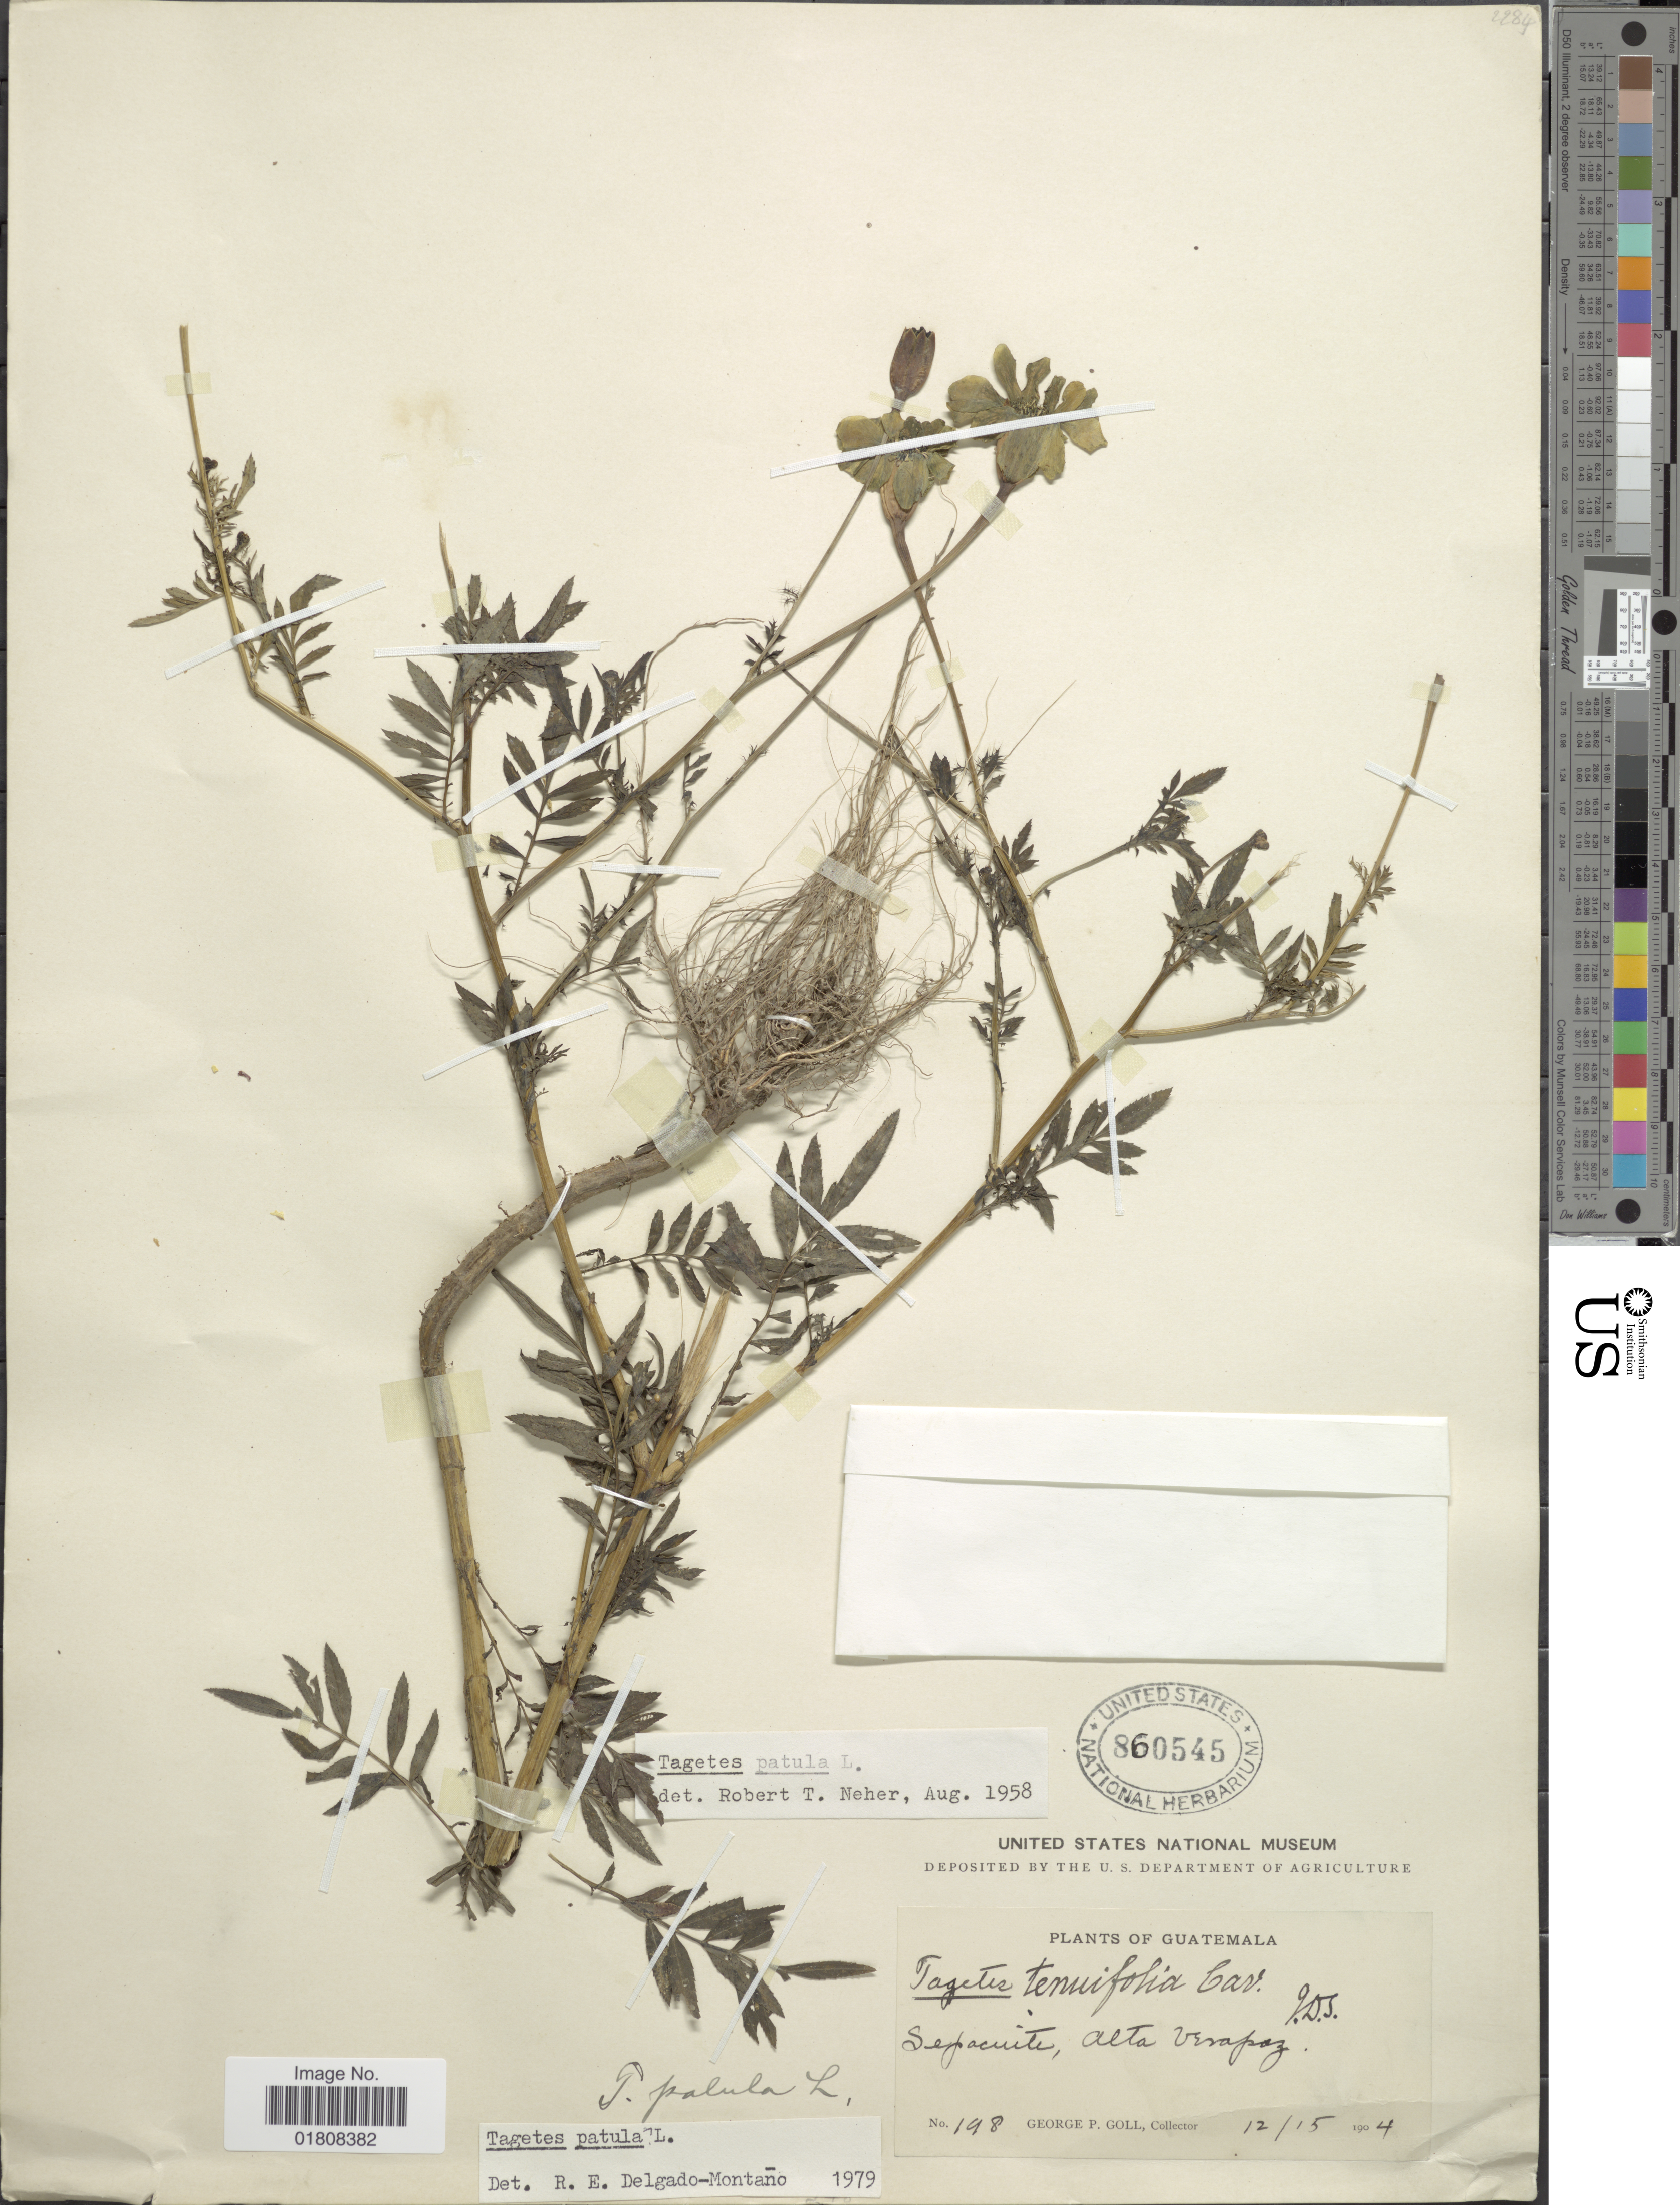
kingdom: Plantae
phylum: Tracheophyta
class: Magnoliopsida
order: Asterales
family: Asteraceae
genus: Tagetes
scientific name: Tagetes patula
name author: L.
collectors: G. P. Goll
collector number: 198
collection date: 1904-12-15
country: Guatemala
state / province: Alta Verapaz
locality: Sepacuite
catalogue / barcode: US 860545